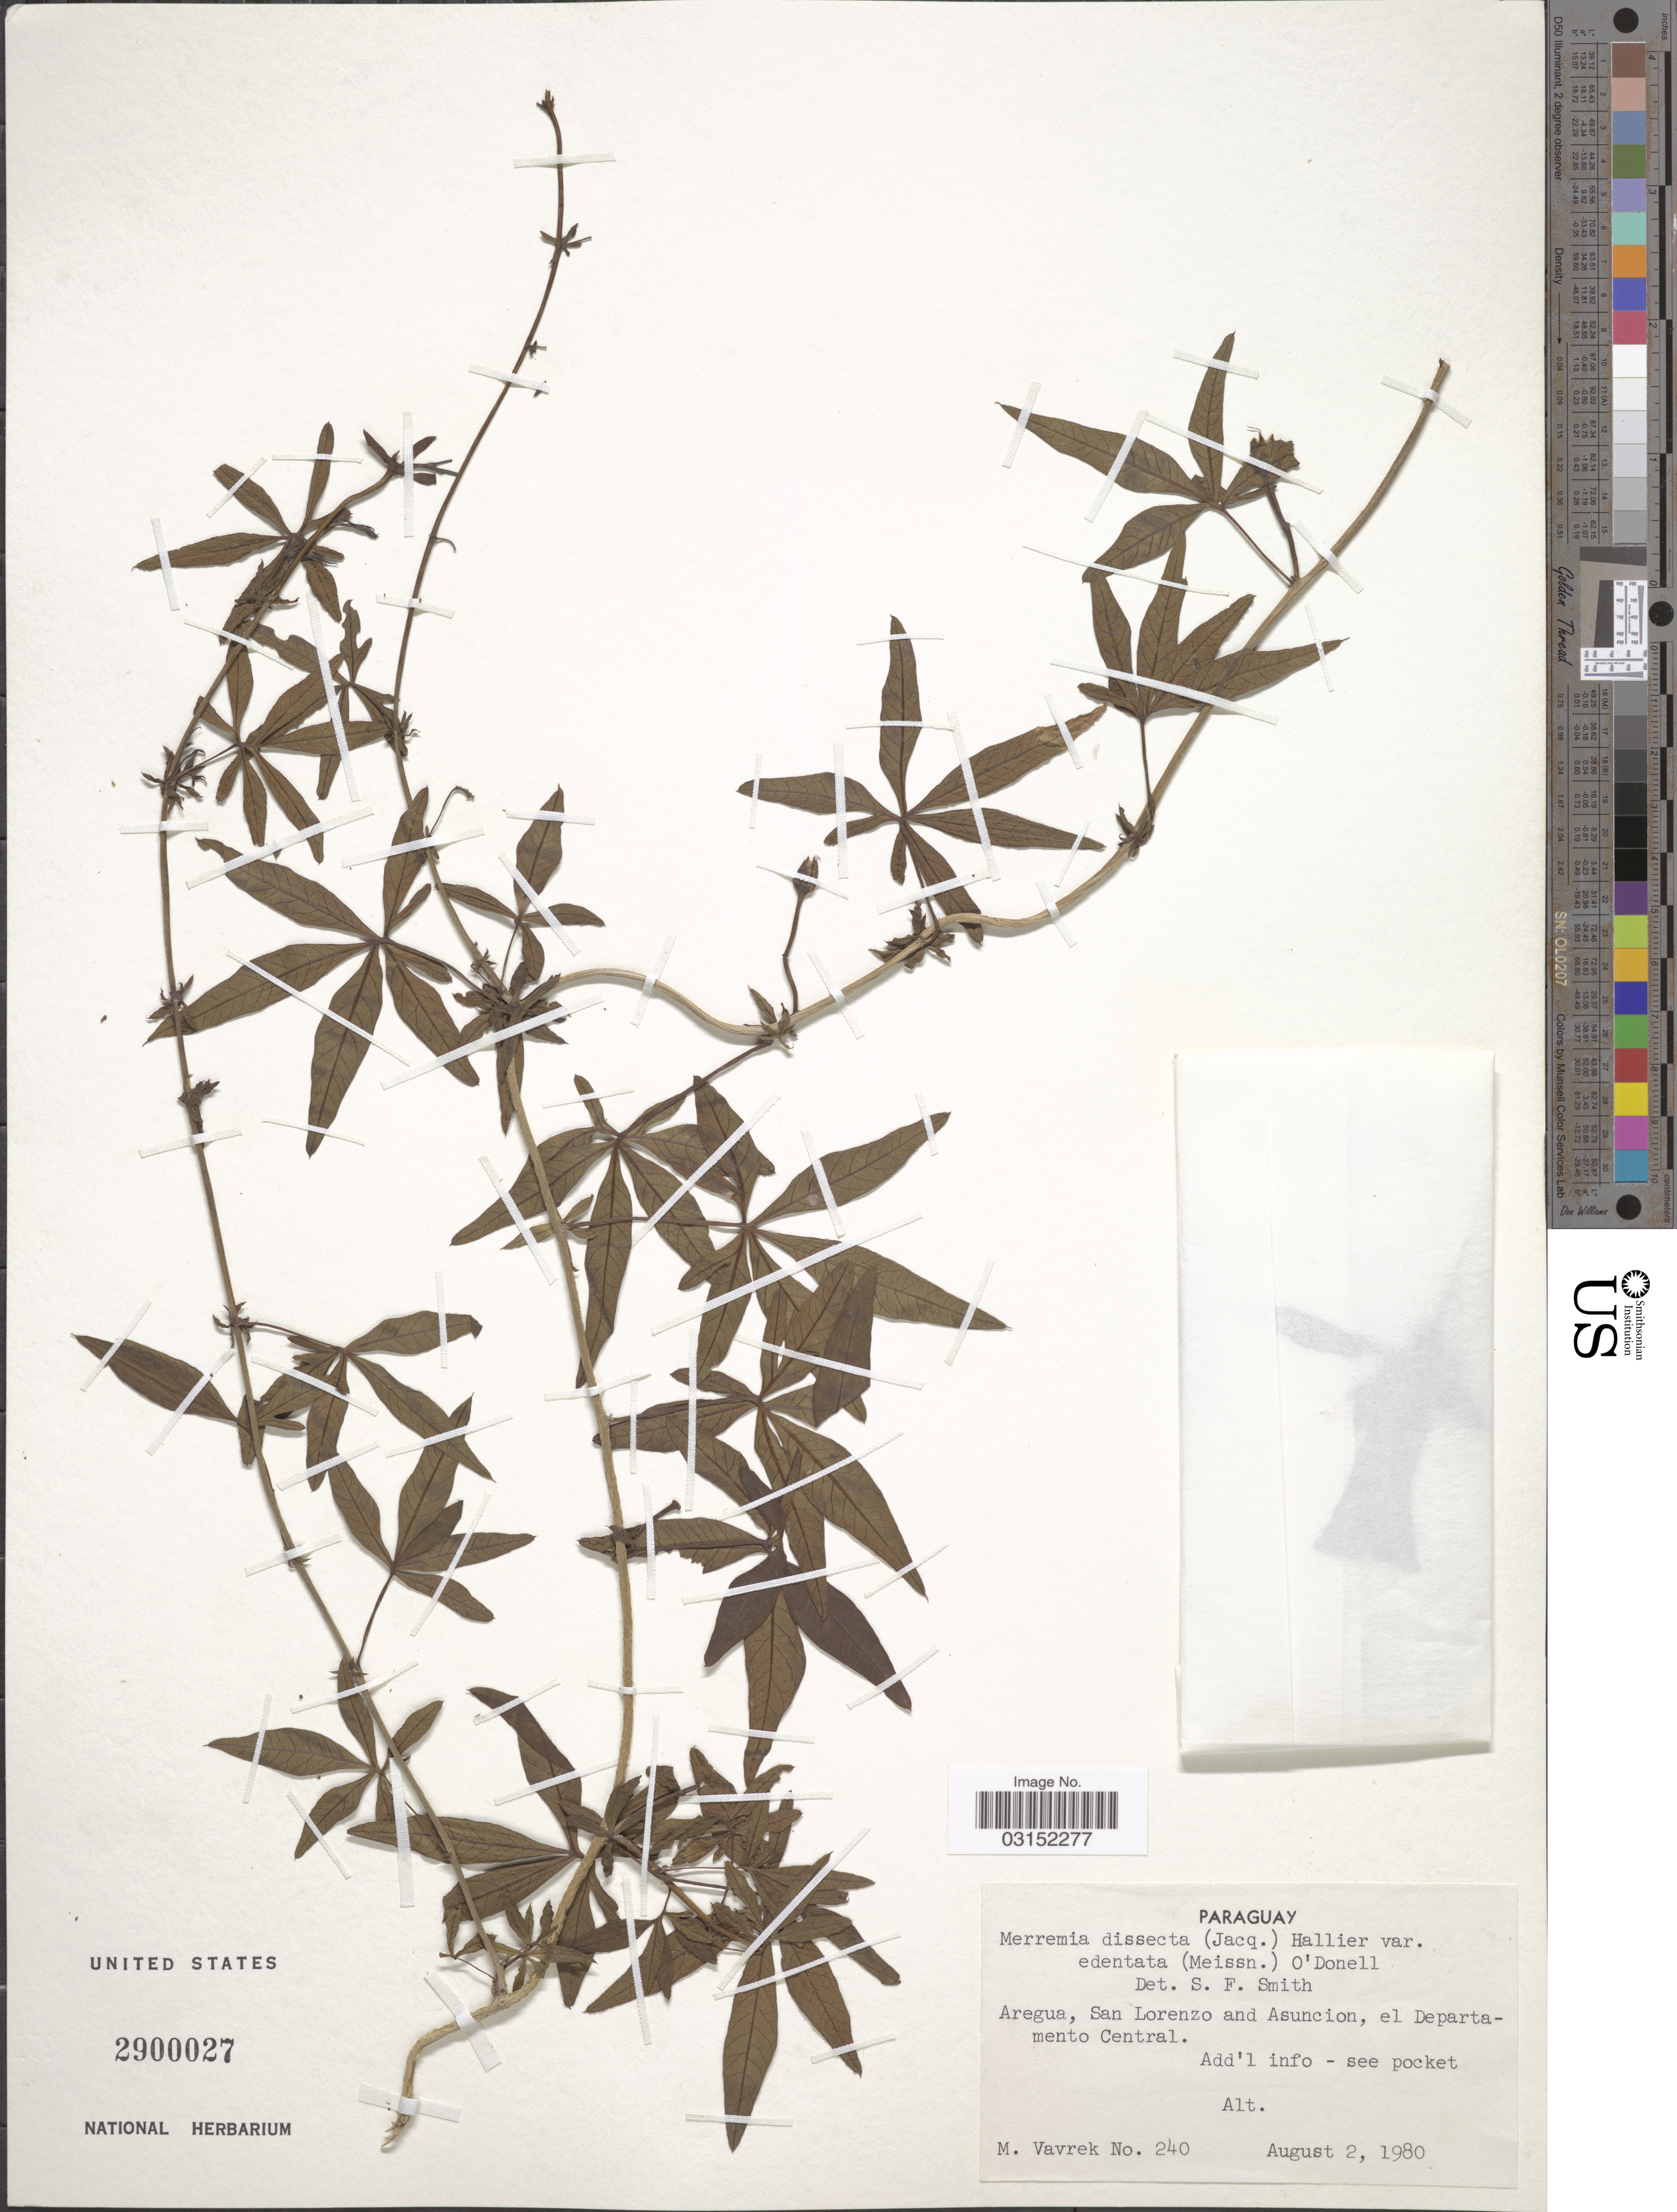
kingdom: Plantae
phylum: Tracheophyta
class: Magnoliopsida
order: Solanales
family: Convolvulaceae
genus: Ipomoea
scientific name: Ipomoea cairica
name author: (L.) Sweet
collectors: M. Vavrek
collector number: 240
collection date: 1980-08-02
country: Paraguay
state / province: Central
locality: Aregua, San Lorenzo an Asuncion, el Departamento Central.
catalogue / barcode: US 2900027